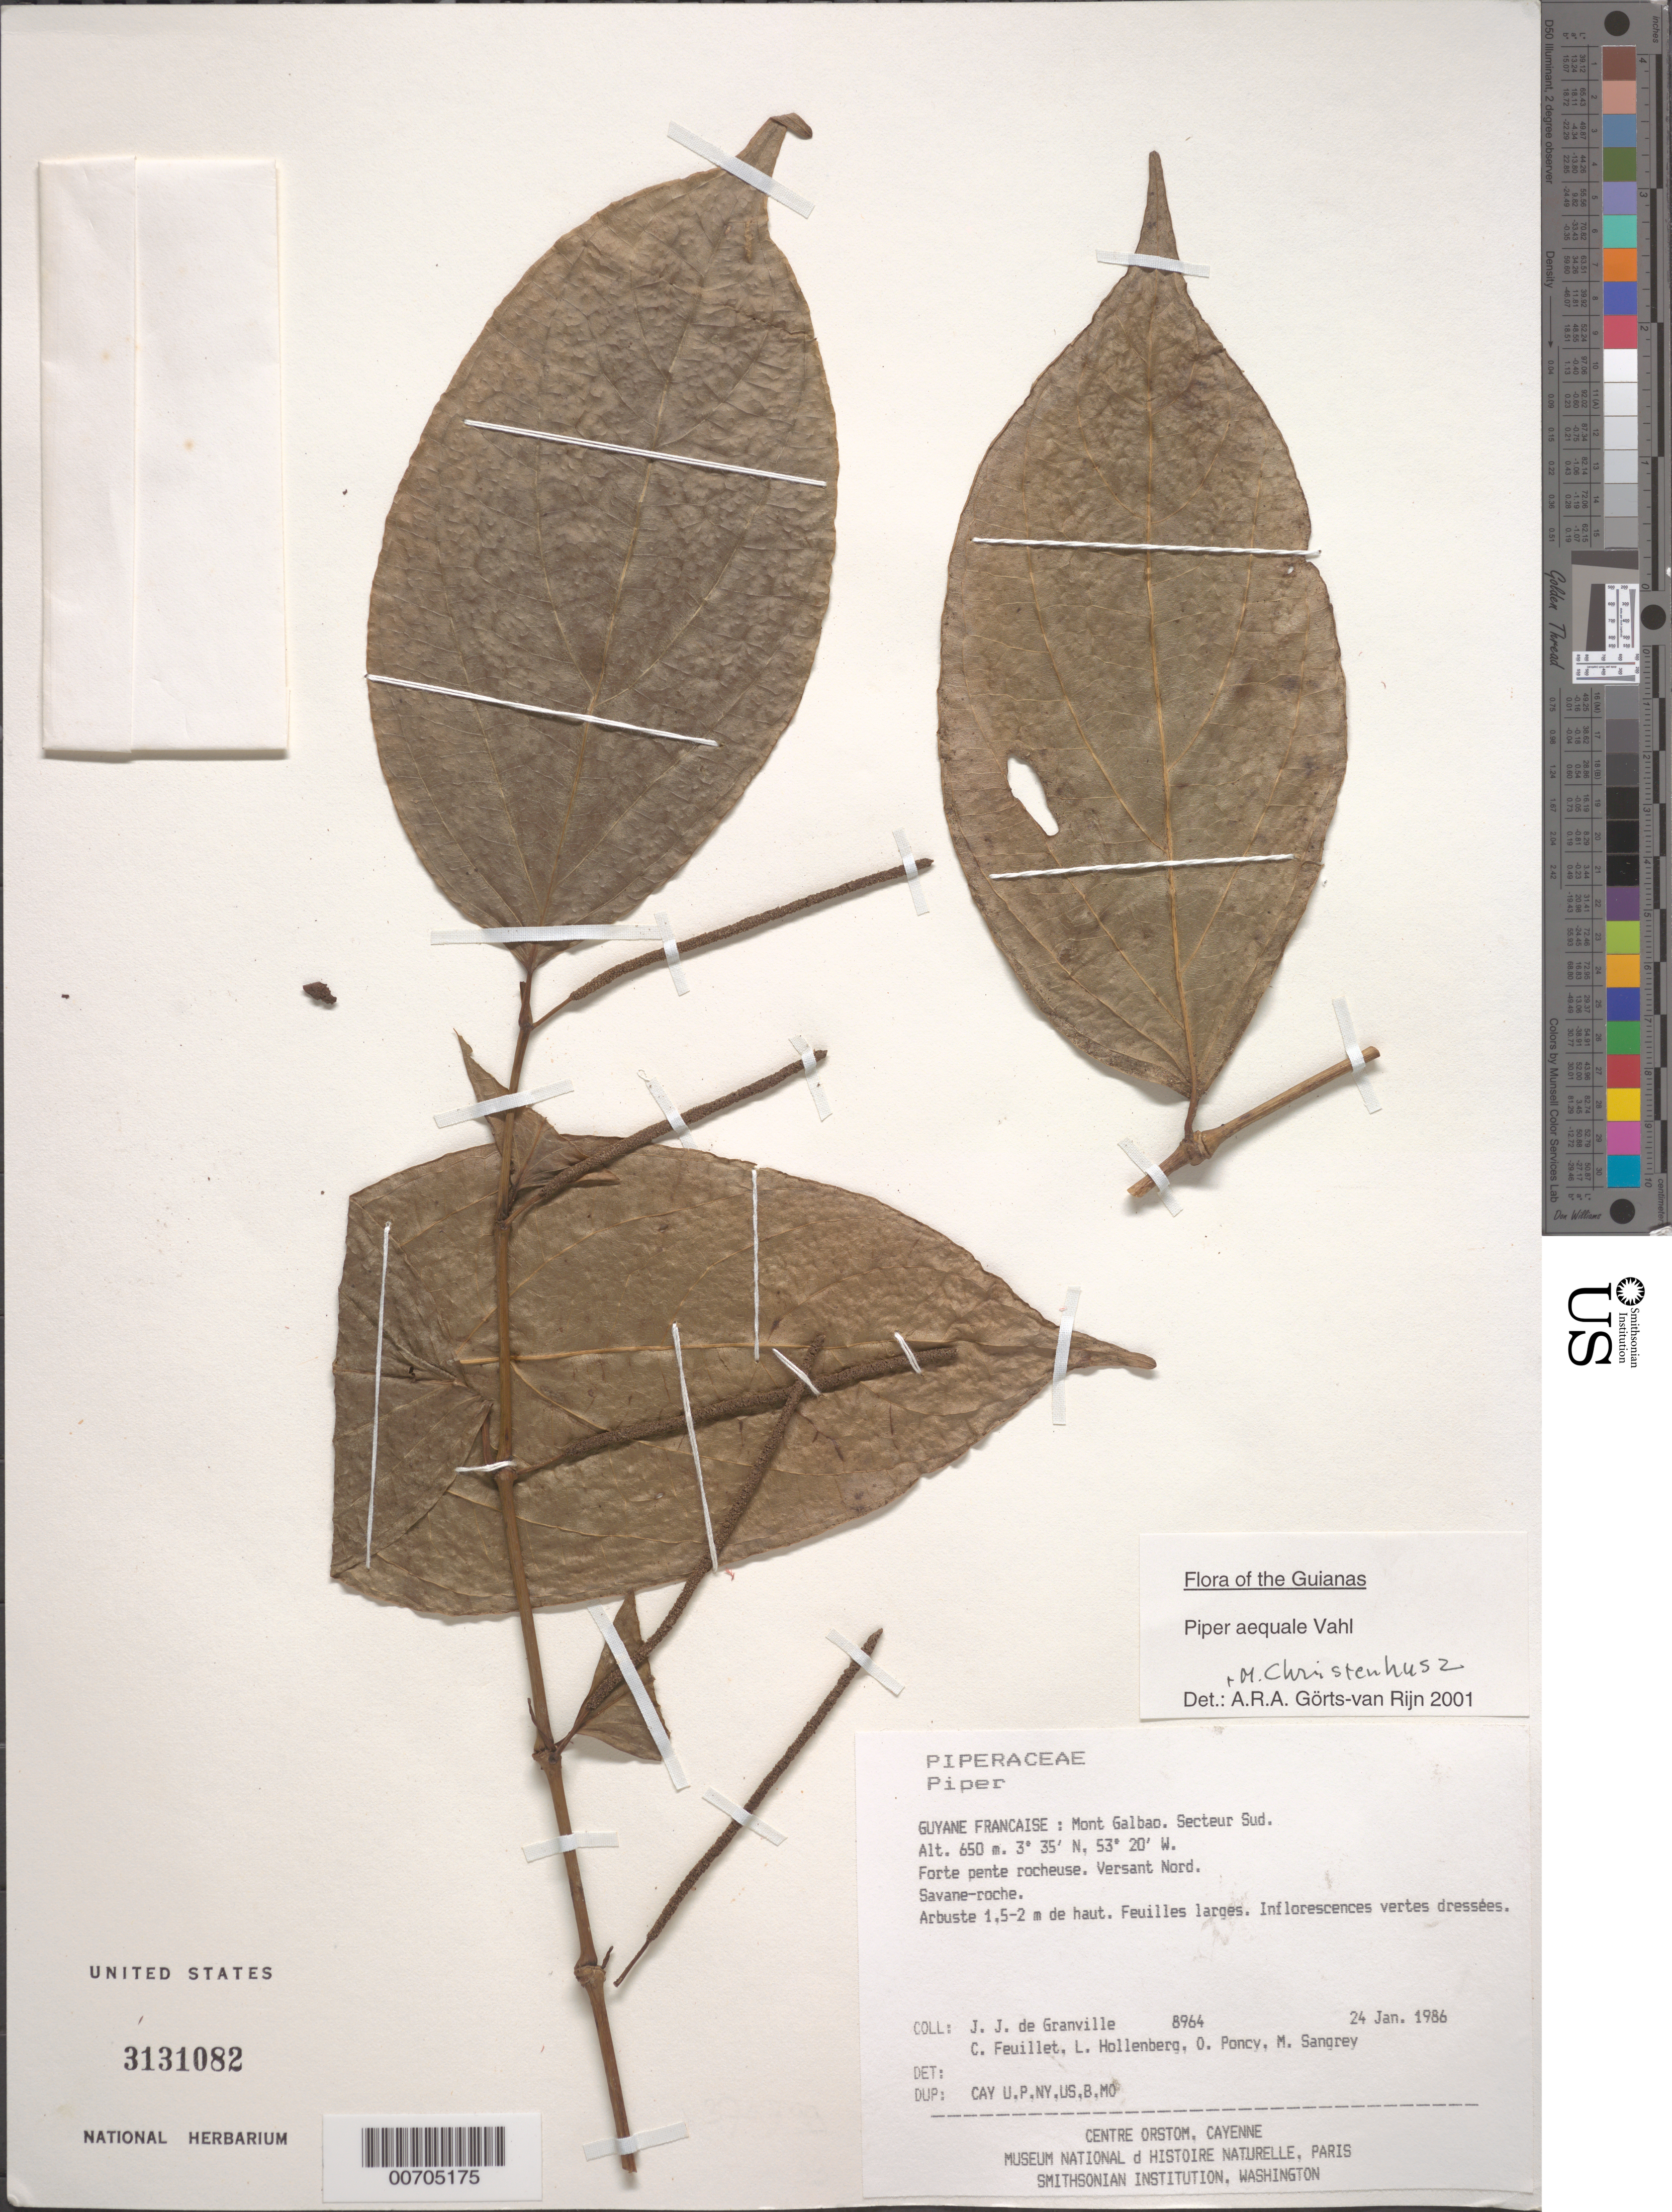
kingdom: Plantae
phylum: Tracheophyta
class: Magnoliopsida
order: Piperales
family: Piperaceae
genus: Piper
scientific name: Piper aequale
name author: Vahl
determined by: Görts-van Rijn, A. R.; Christenhusz, M. J.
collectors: J.-J. de Granville, C. Feuillet, L. Hollenberg, O. Poncy & M. S. Sangrey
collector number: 8964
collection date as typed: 24-Jan-86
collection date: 1986-01-24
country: French Guiana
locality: Mont Galbao. Secteur Sud. Versant Nord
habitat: Savane-roche. Forte pente rocheuse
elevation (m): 650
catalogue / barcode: US 3131082